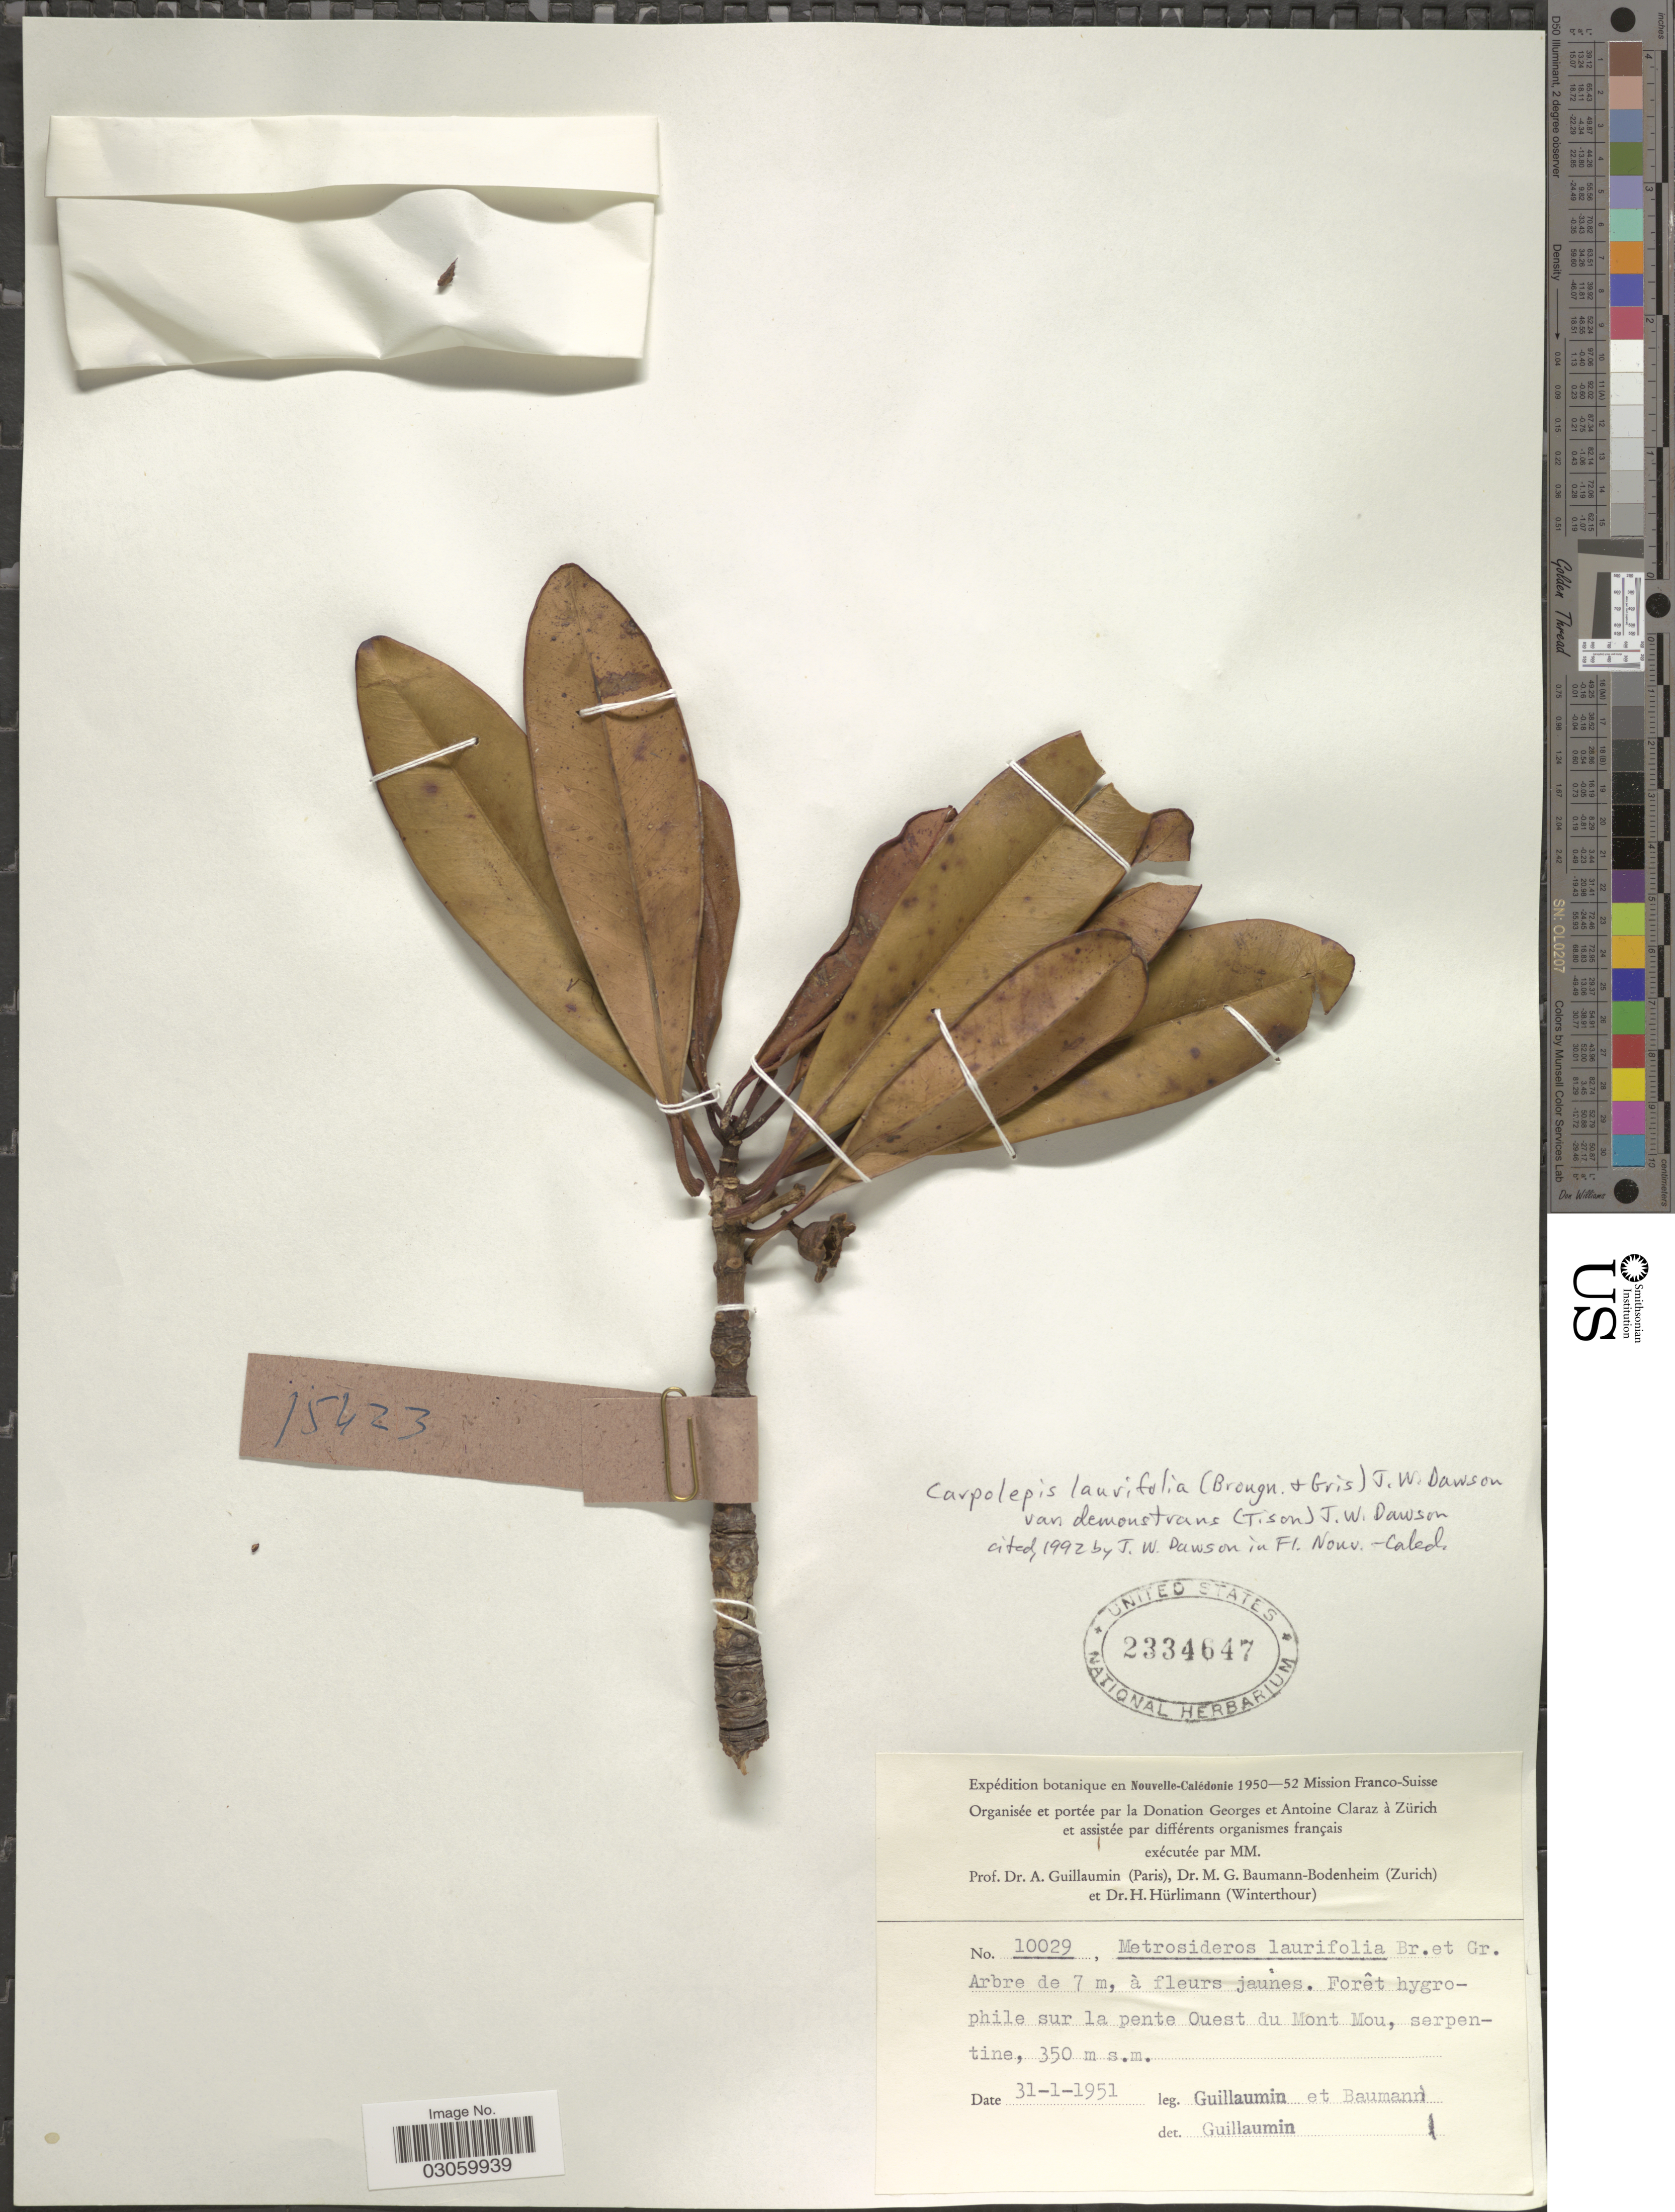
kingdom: Plantae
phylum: Tracheophyta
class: Magnoliopsida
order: Myrtales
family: Myrtaceae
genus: Metrosideros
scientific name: Metrosideros laurifolia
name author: Brongn. & Gris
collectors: A. Guillaumin & M. G. Baumann-Bodenheim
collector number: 10029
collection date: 1951-01-31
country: New Caledonia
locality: Sur la pente Ouest du Mont Mou.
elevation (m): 350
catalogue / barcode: US 2334647